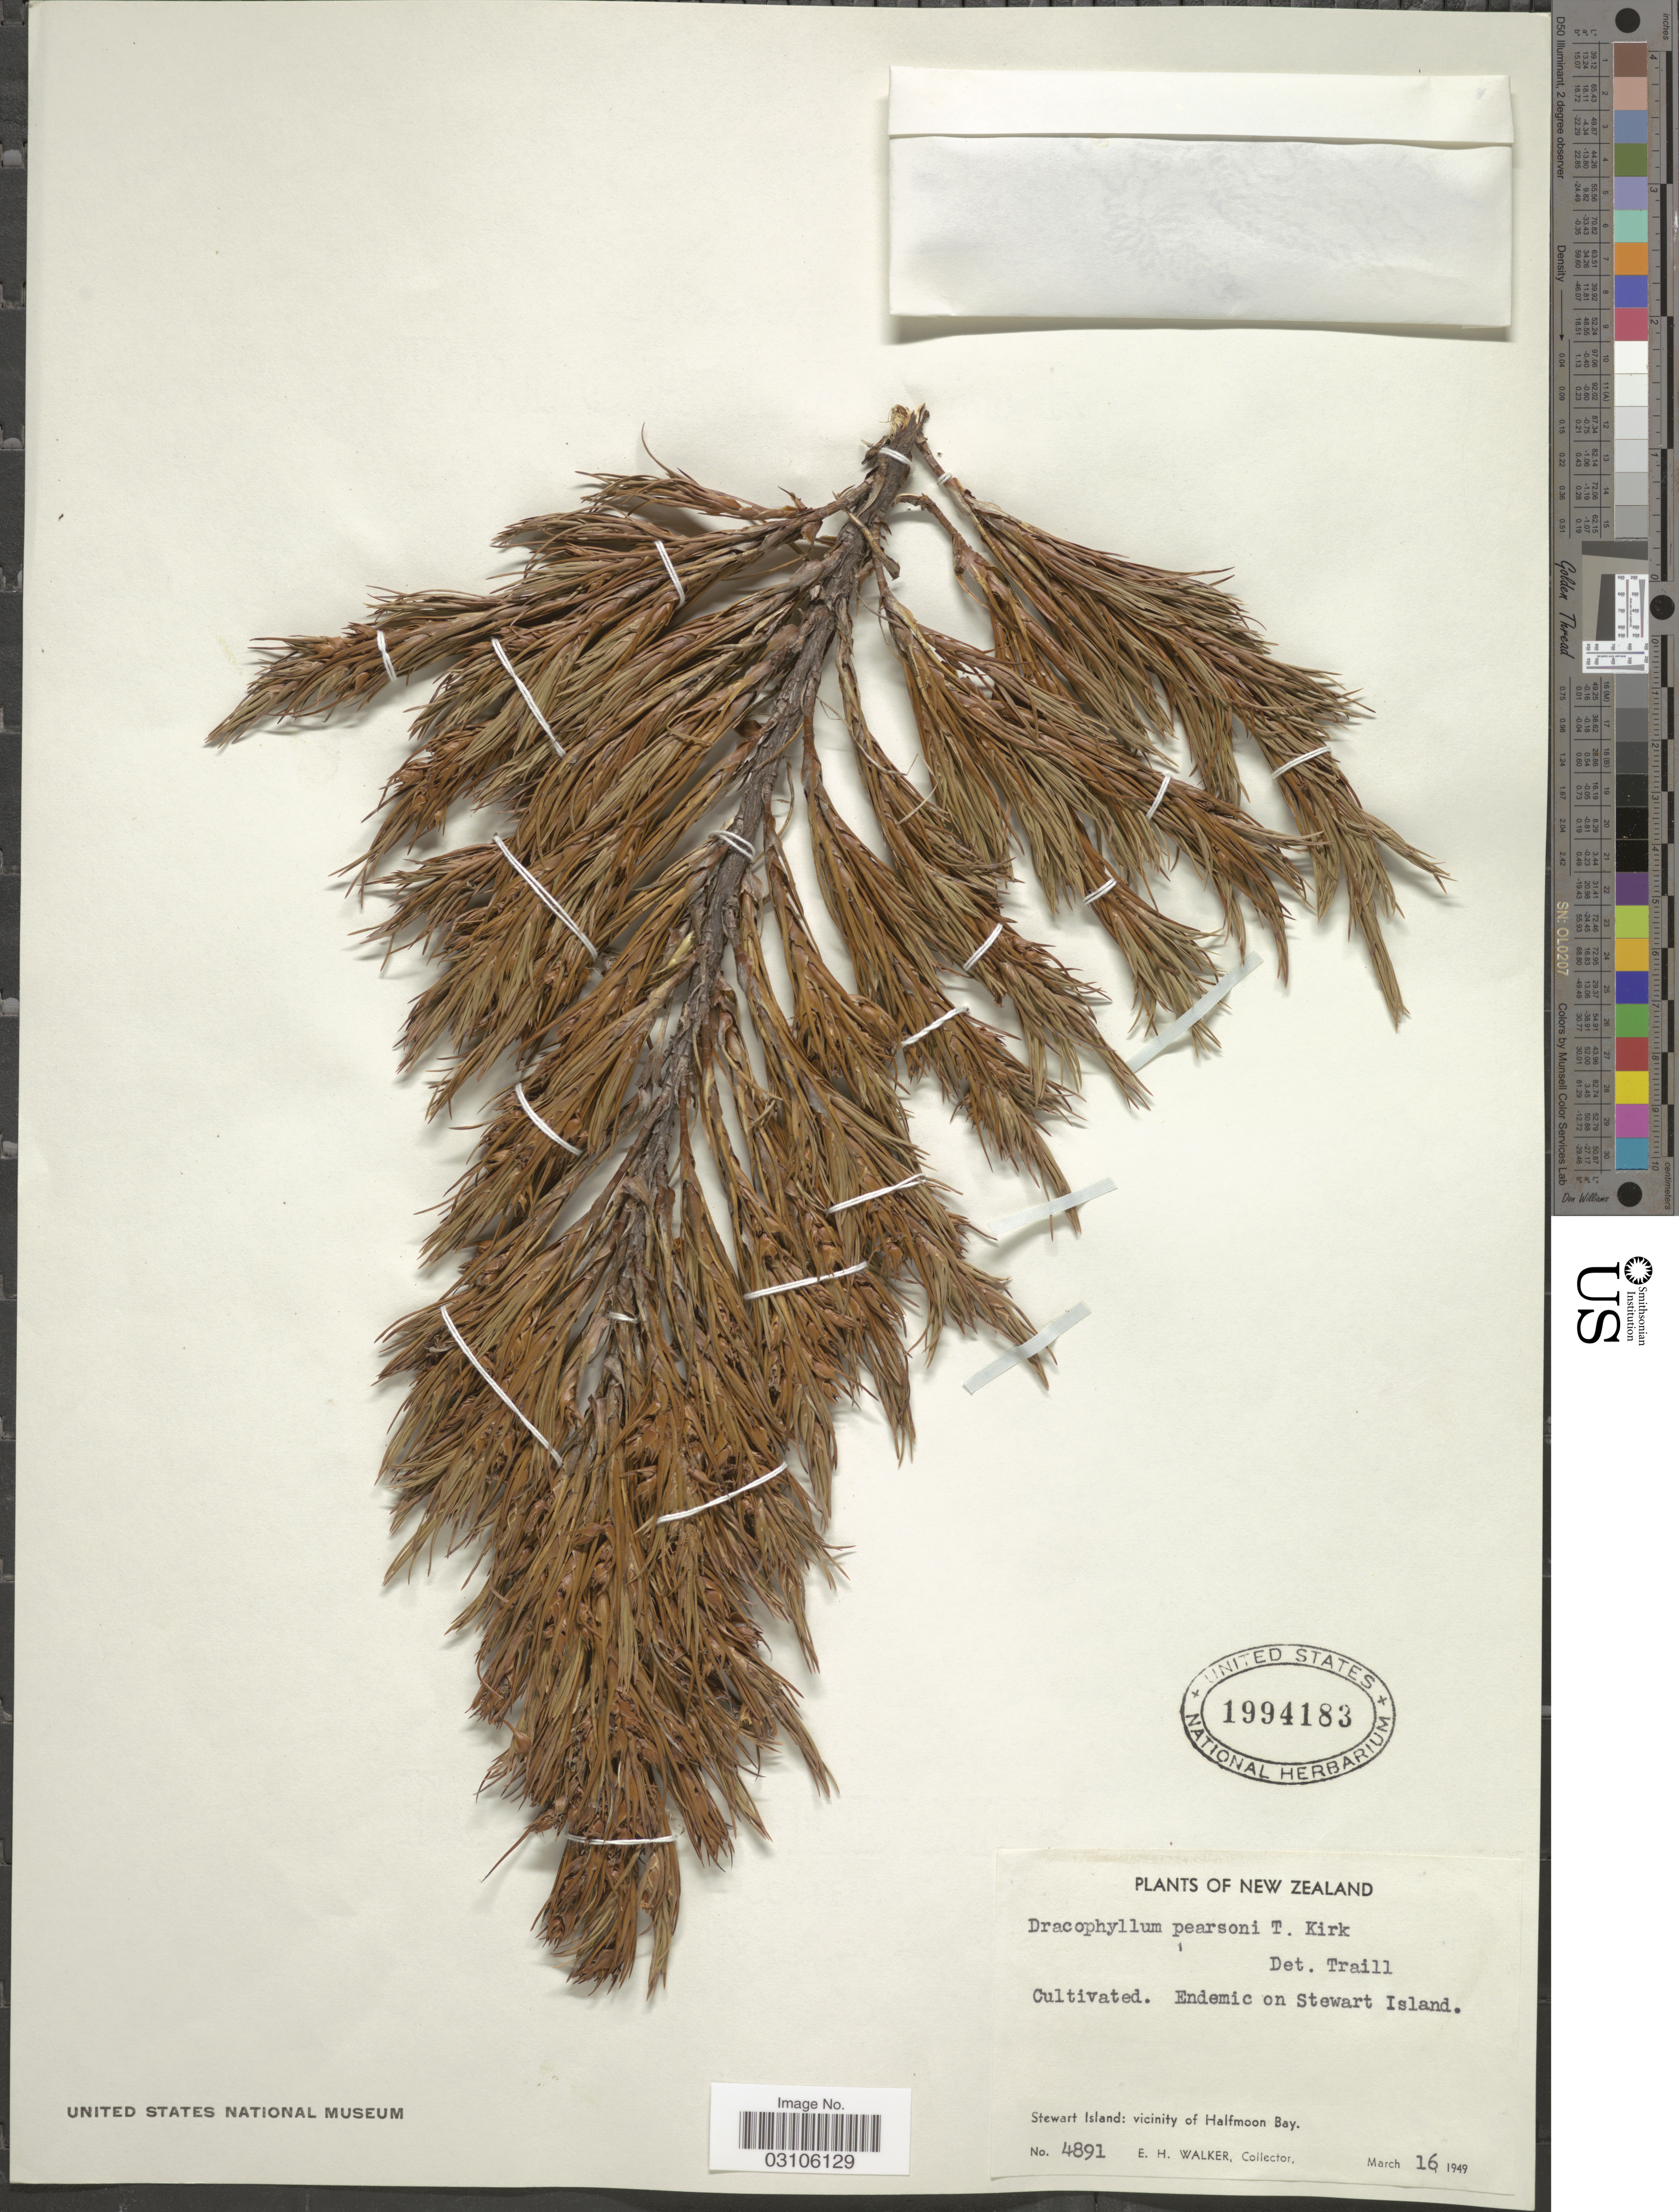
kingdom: Plantae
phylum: Tracheophyta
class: Magnoliopsida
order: Ericales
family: Ericaceae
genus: Dracophyllum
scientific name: Dracophyllum pearsonii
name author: Kirk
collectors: E. H. Walker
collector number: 4891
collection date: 1949-03-16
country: New Zealand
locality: Endemic on Stewart Island. Vicinity of Halfmoon Bay.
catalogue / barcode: US 1994183